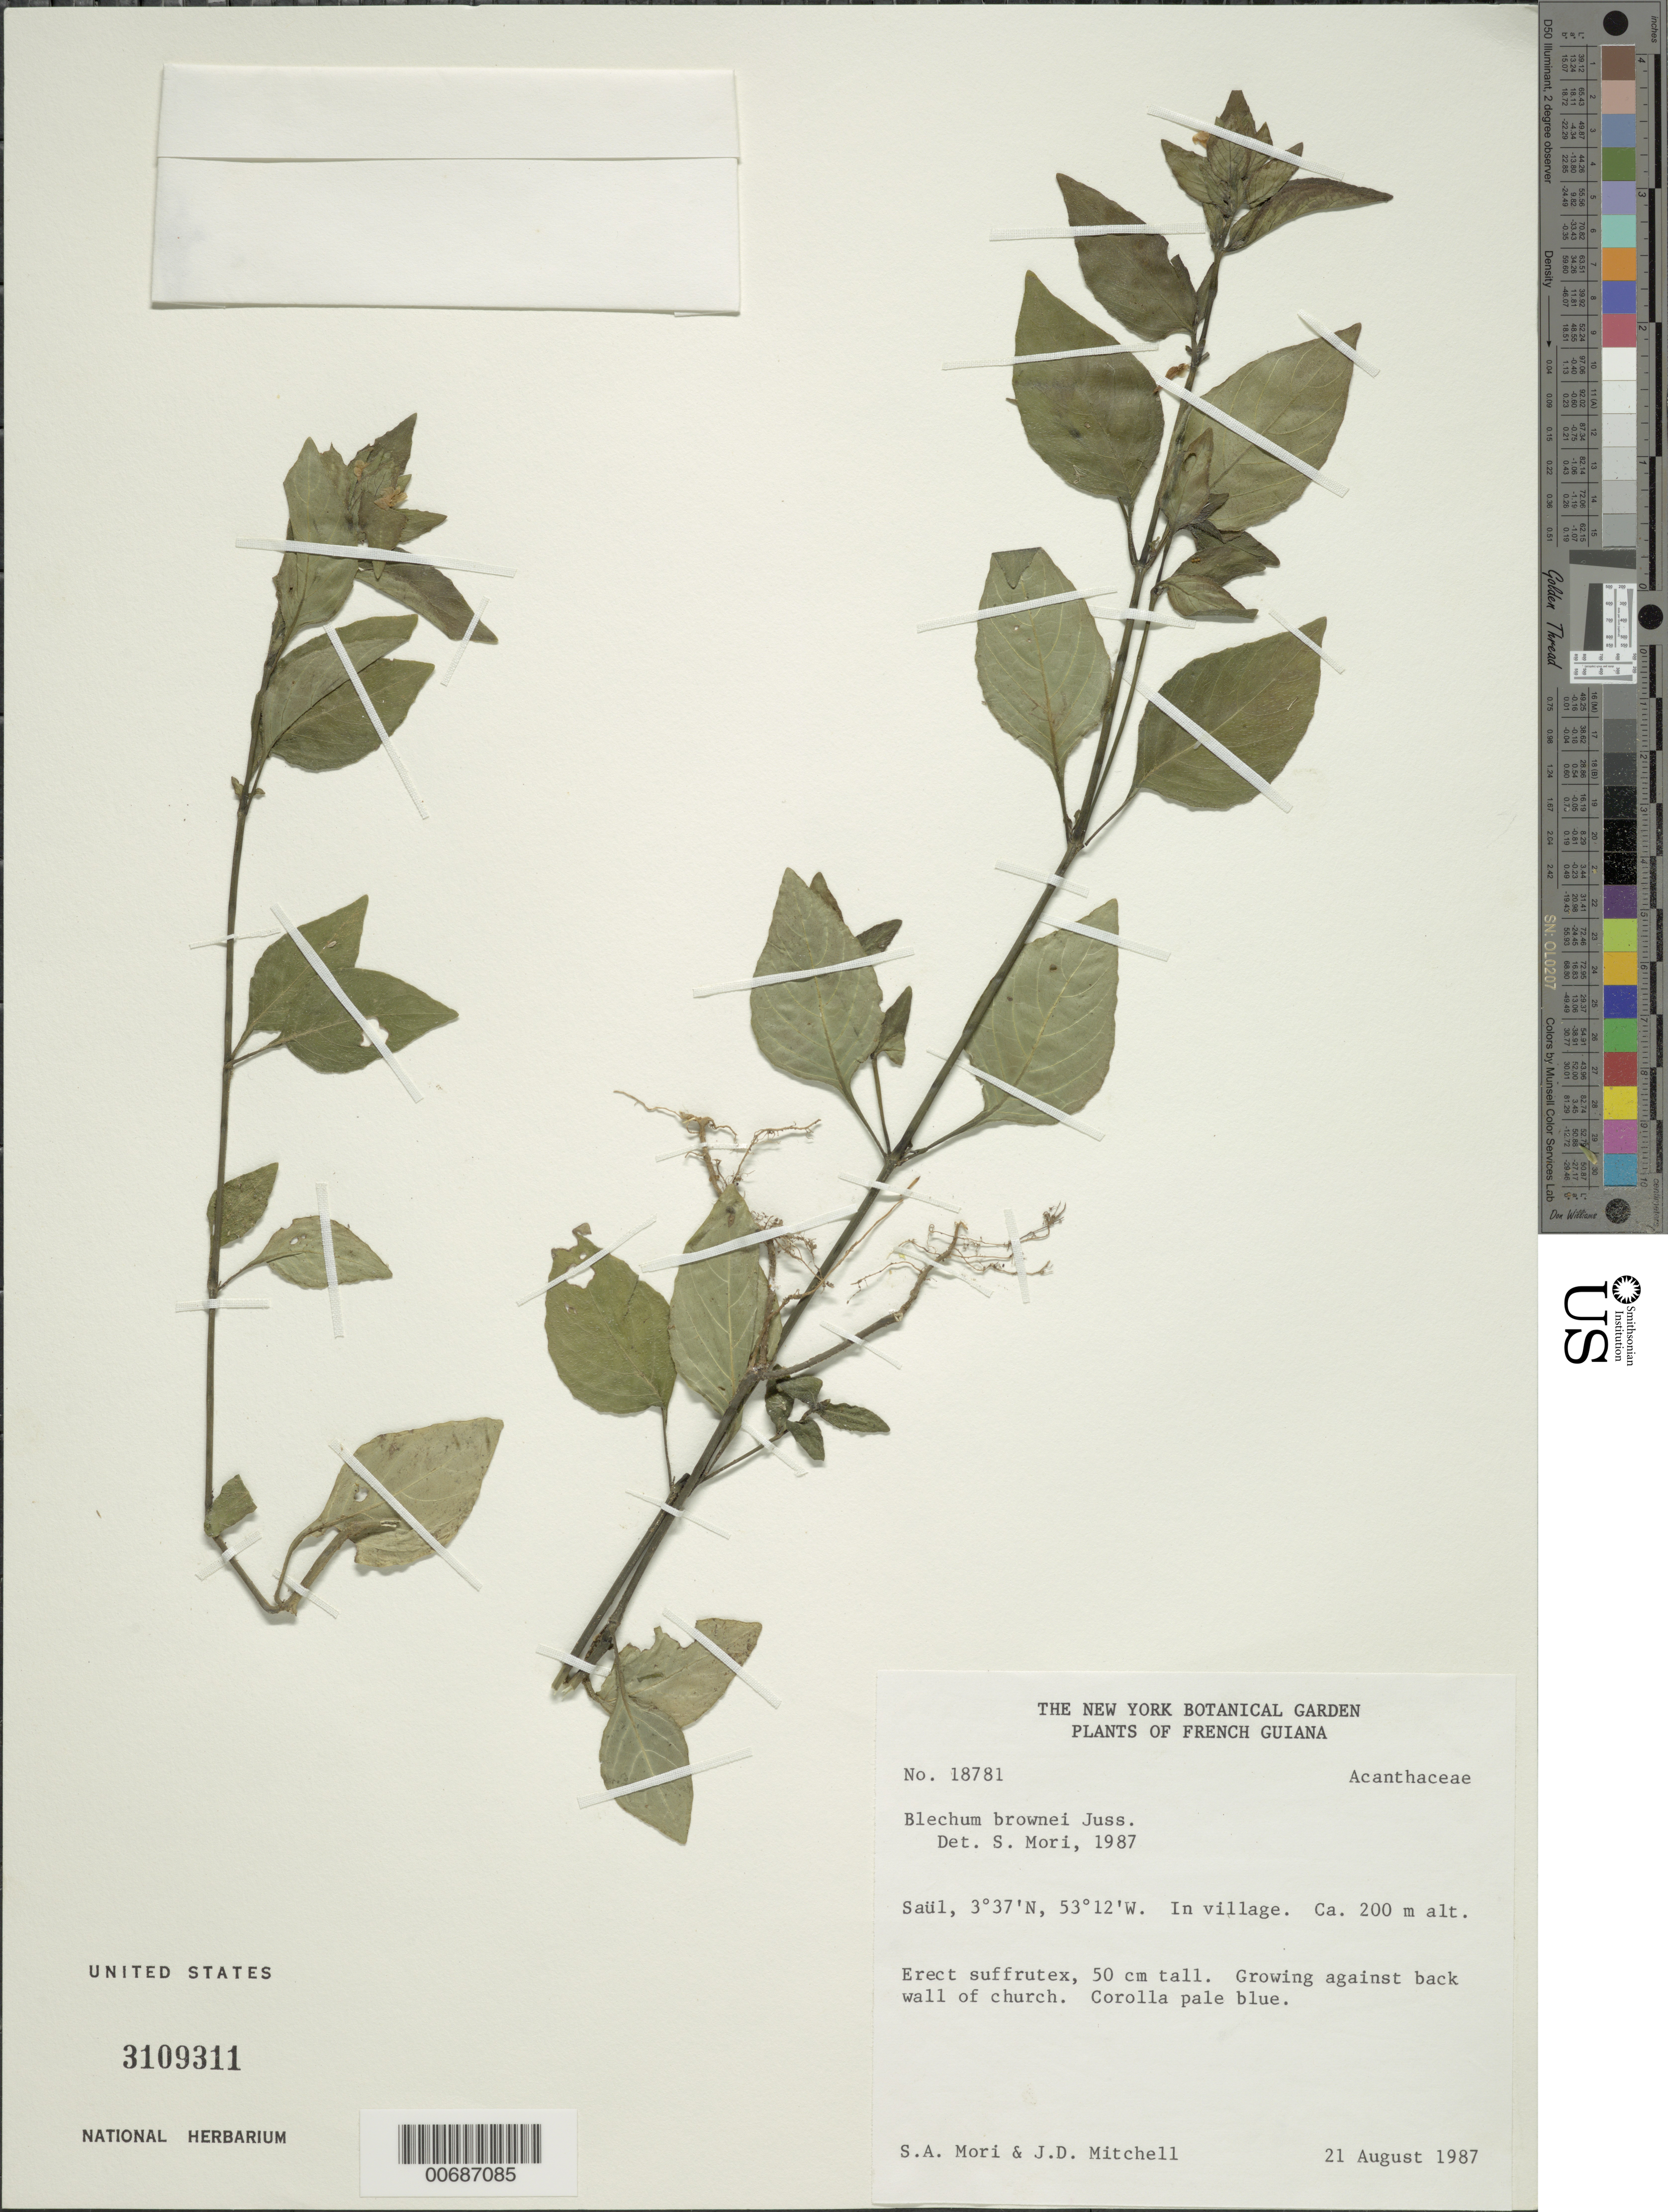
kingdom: Plantae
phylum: Tracheophyta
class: Magnoliopsida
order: Lamiales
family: Acanthaceae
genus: Blechum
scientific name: Blechum brownei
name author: Juss.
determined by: Mori, Scott A.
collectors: S. Mori & J. D. Mitchell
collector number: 18781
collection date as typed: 21-Aug-87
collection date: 1987-08-21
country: French Guiana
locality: Saül, in village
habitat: Growing along back wall of church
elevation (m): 200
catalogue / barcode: US 3109311